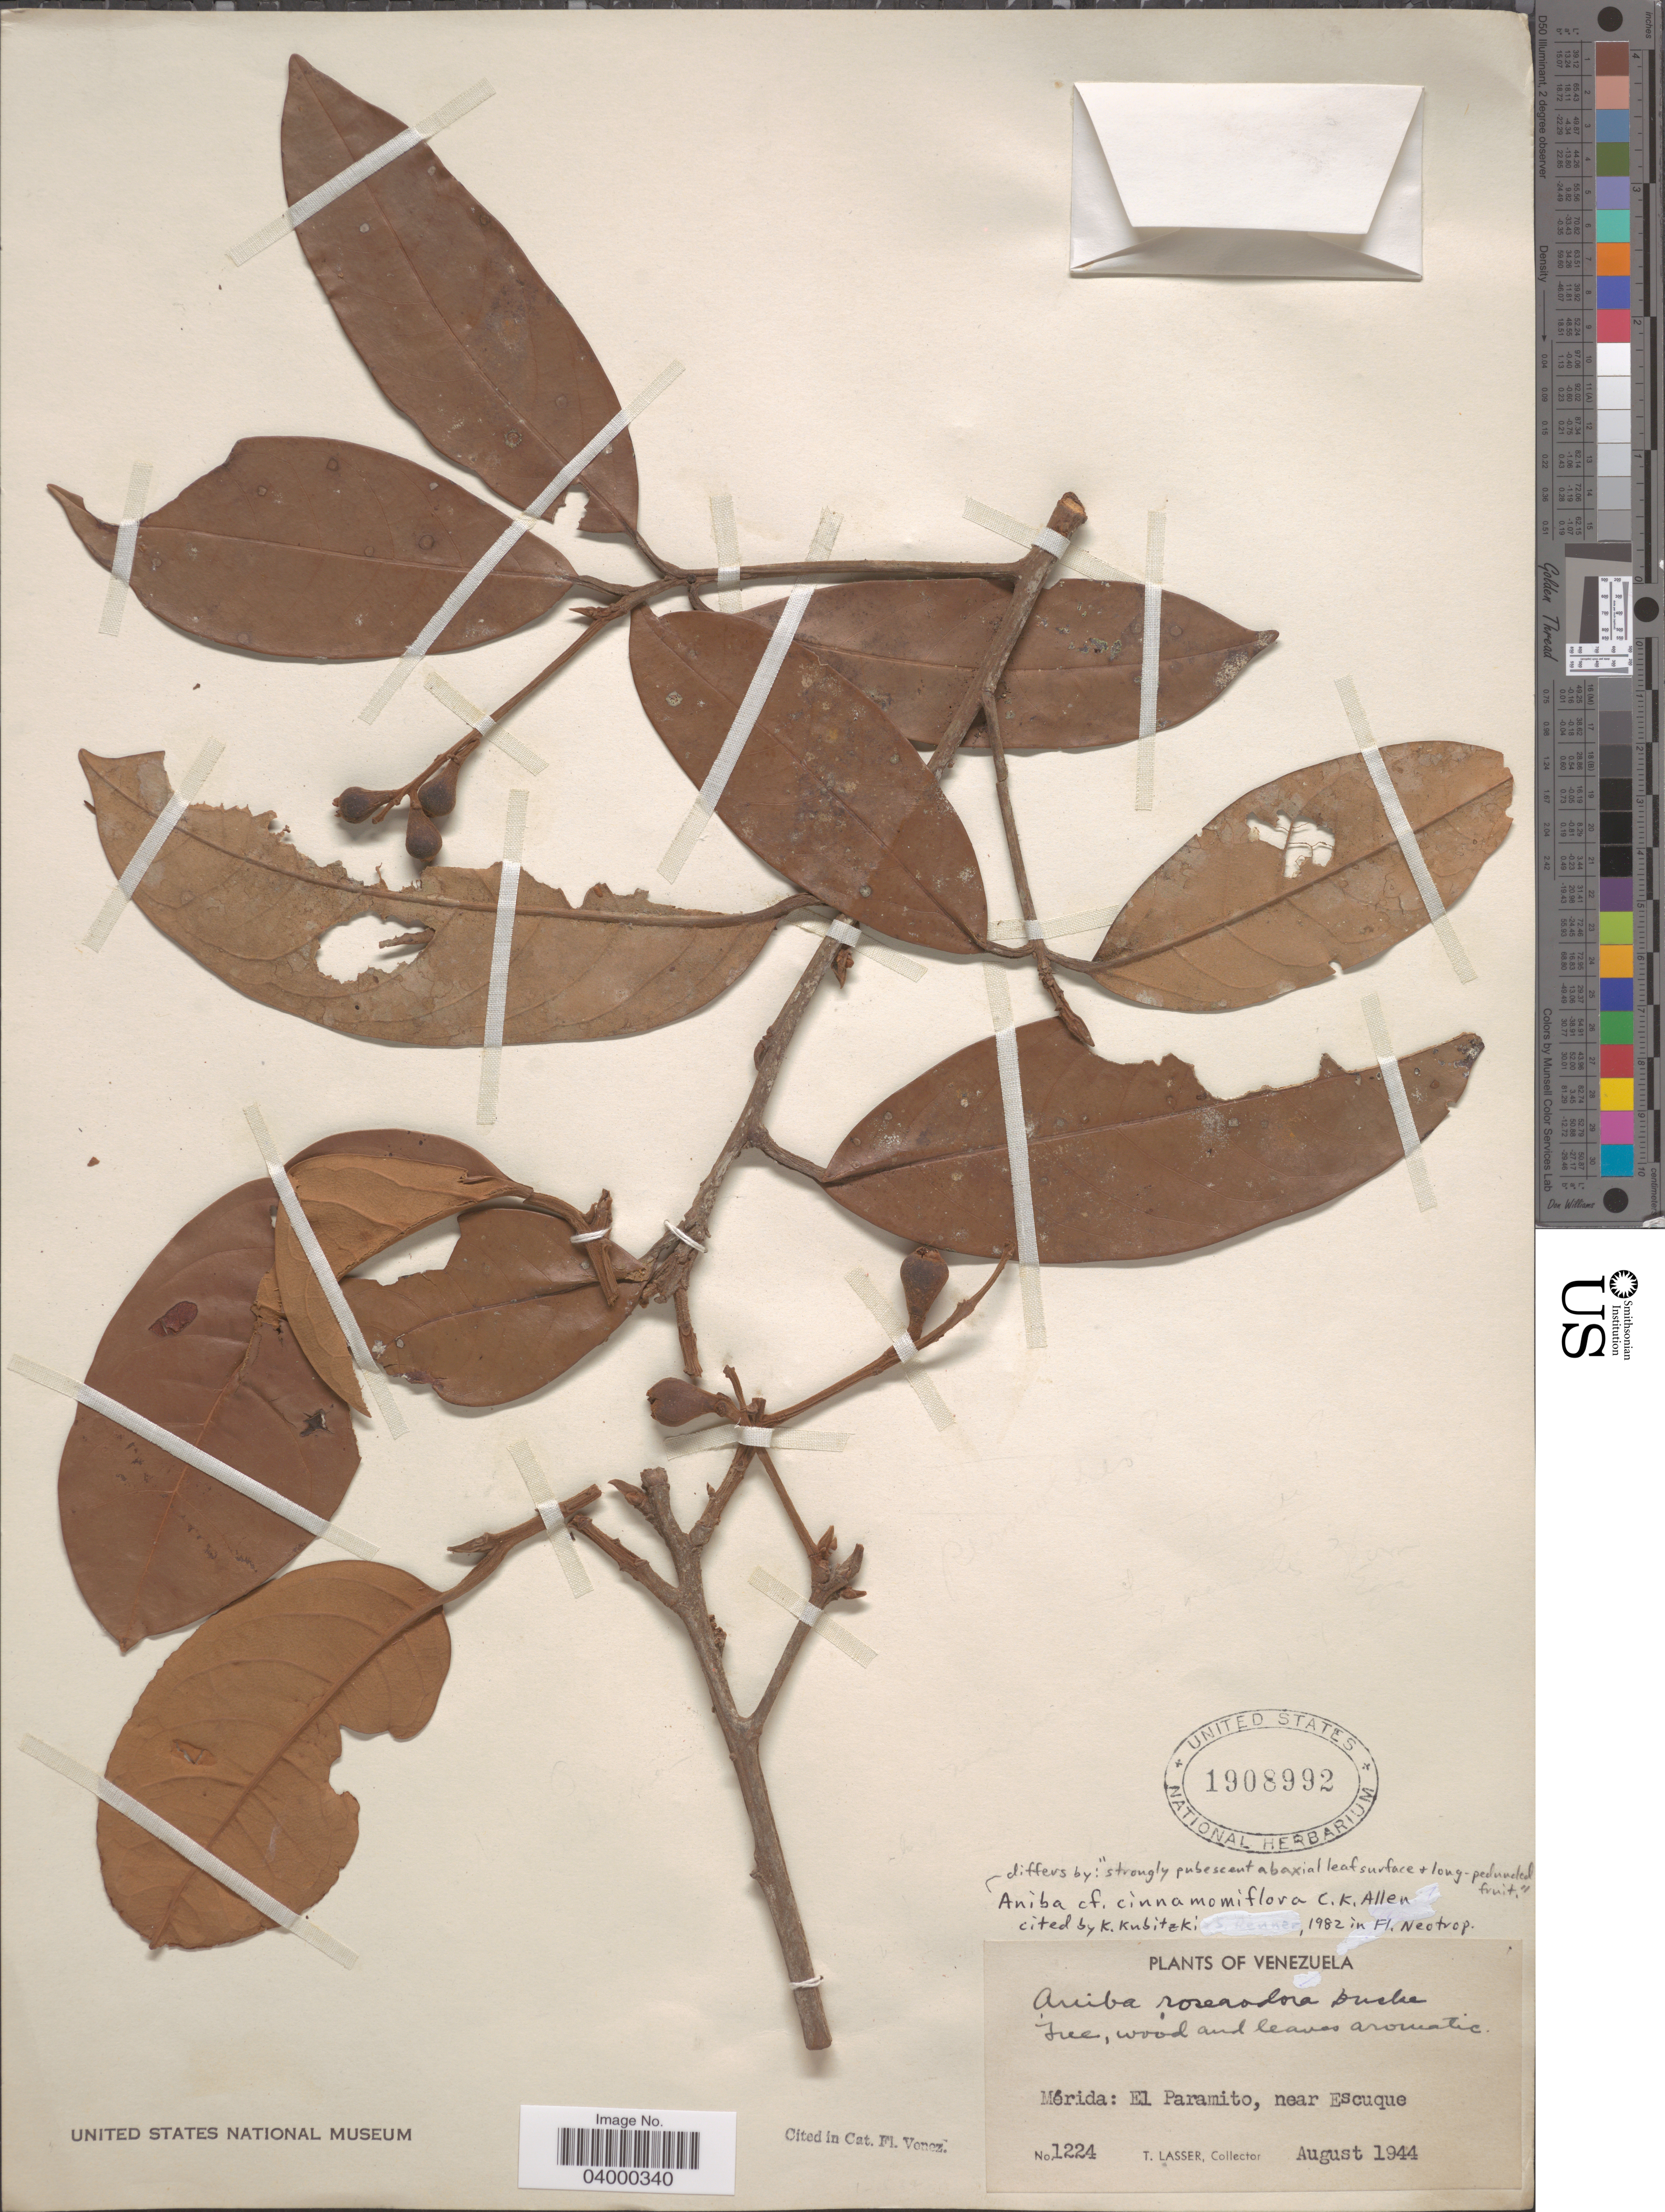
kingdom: Plantae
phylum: Tracheophyta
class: Magnoliopsida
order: Laurales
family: Lauraceae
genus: Aniba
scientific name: Aniba cinnamomiflora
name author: C.K. Allen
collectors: T. Lasser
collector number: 1224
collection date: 1944-08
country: Venezuela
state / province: Merida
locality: El Paramito, near Escuque.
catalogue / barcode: US 1908992